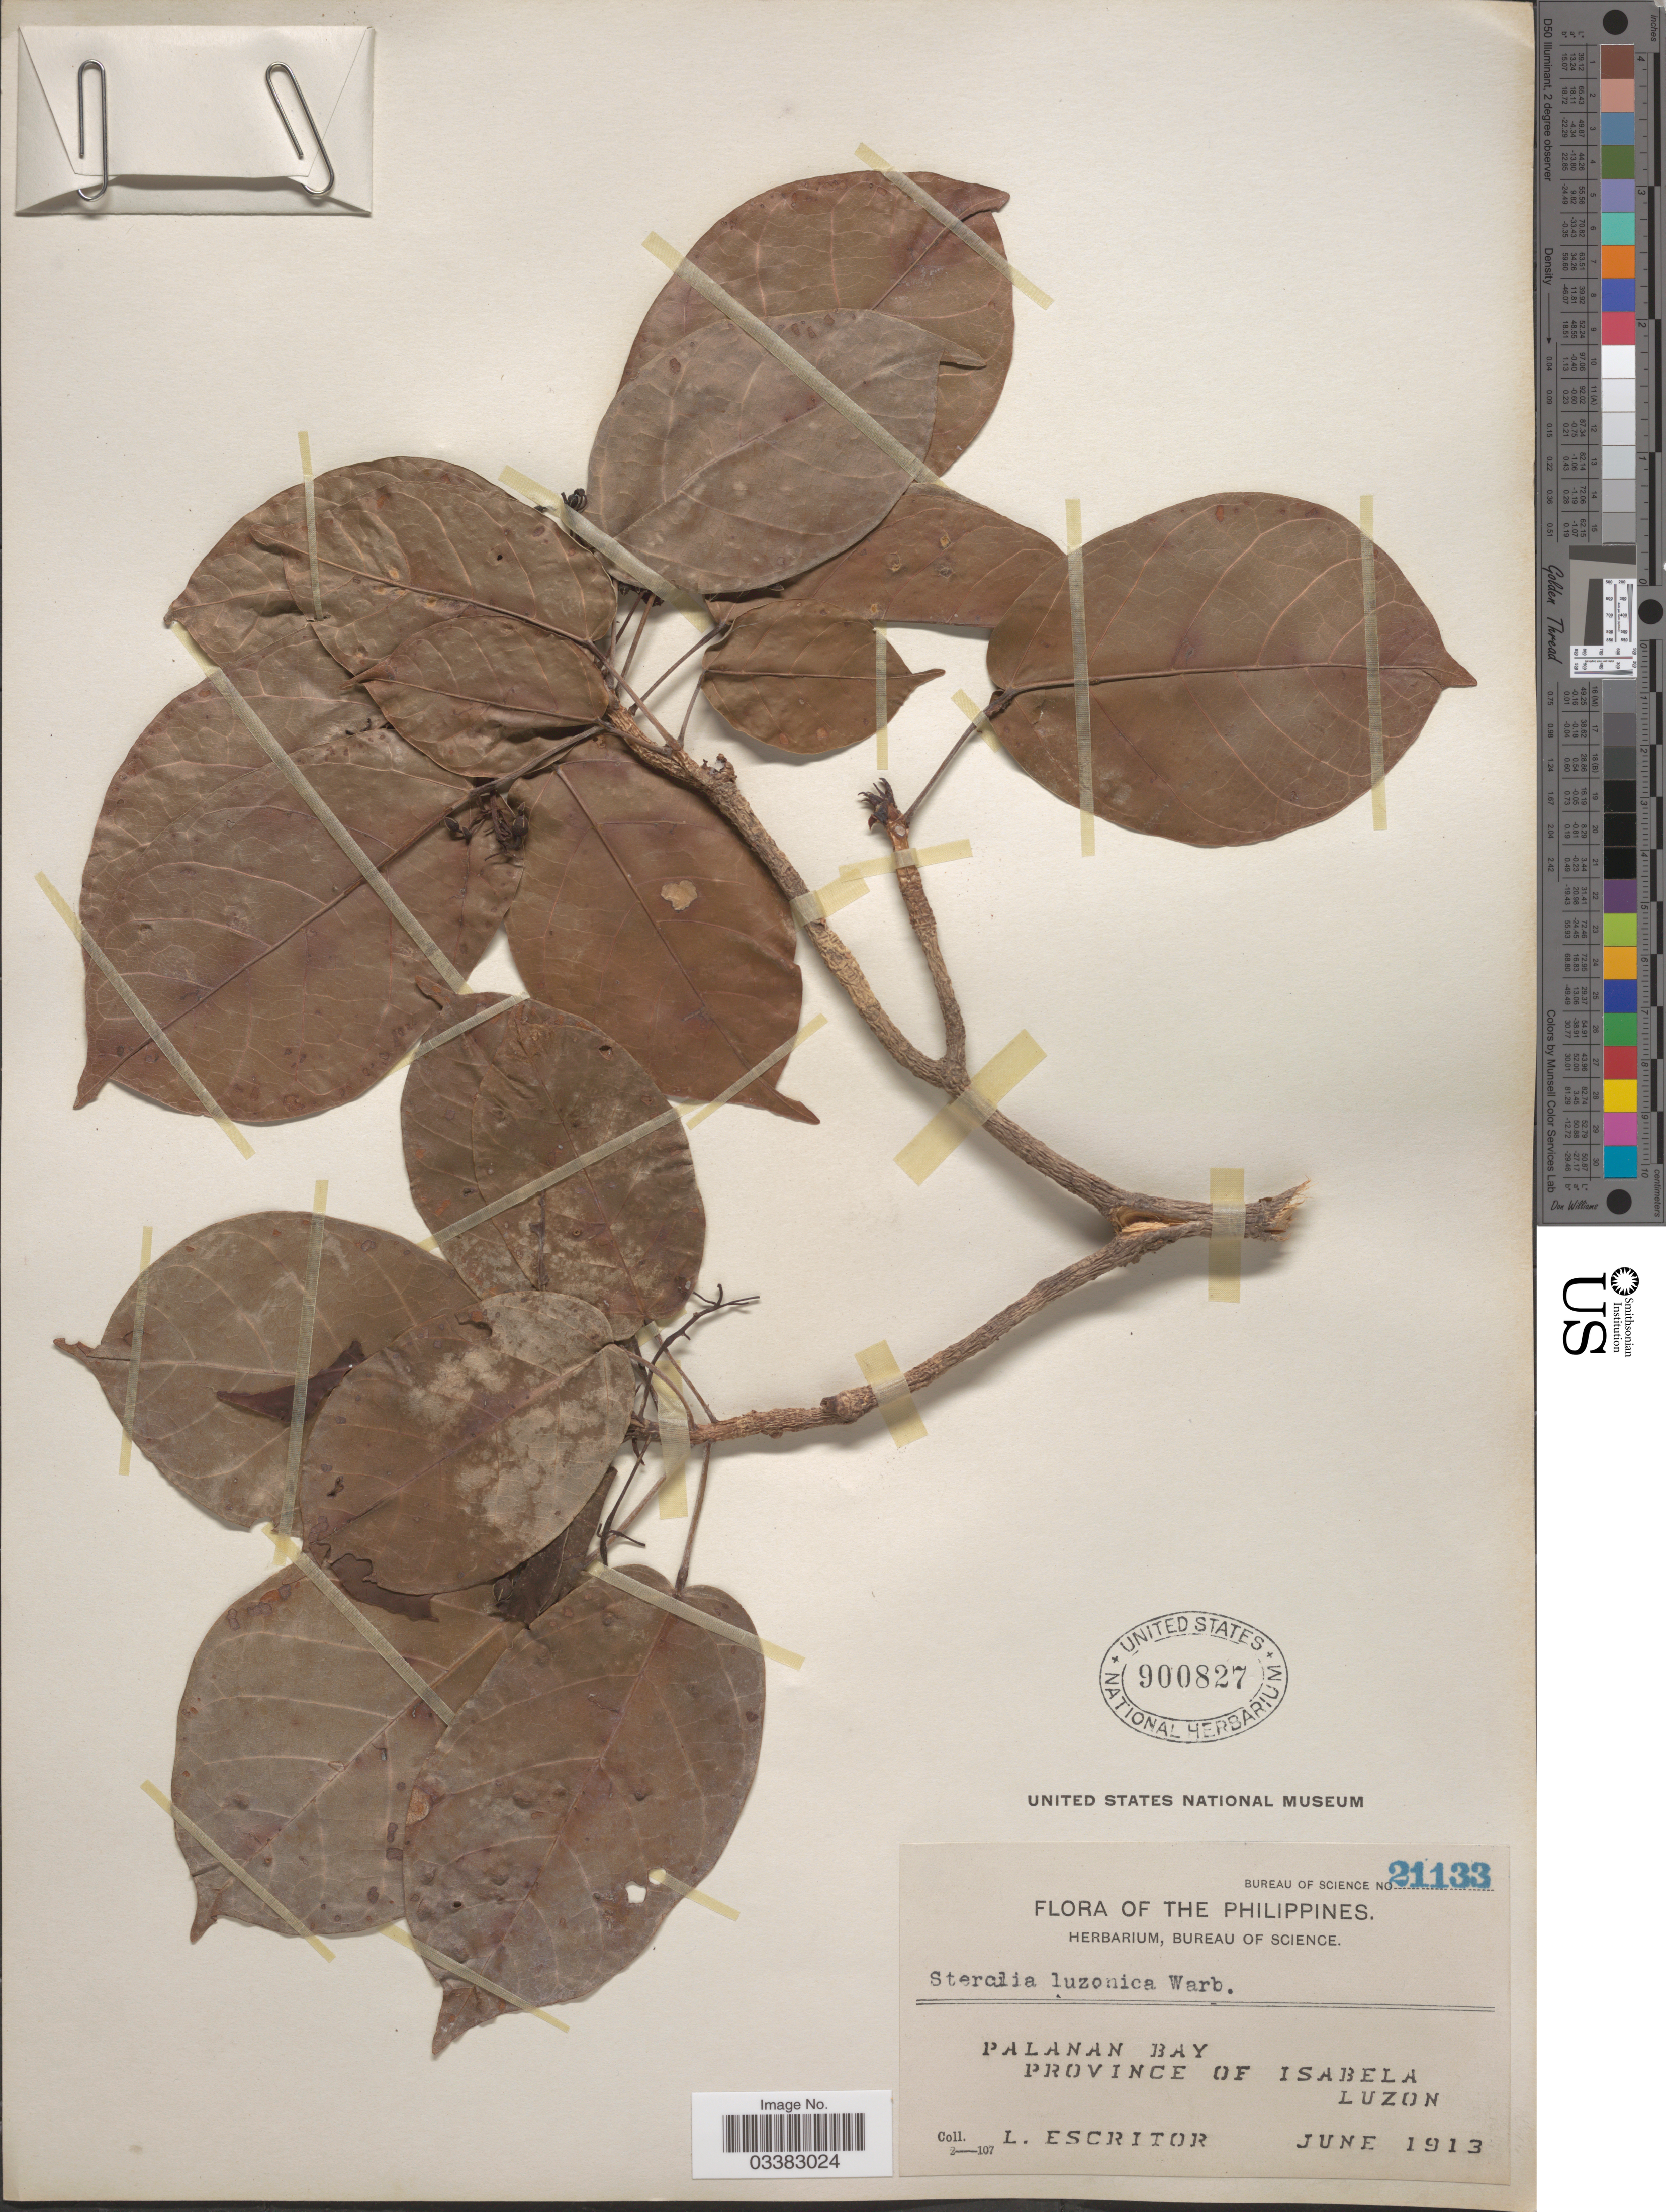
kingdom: Plantae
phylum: Tracheophyta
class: Magnoliopsida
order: Malvales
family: Malvaceae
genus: Sterculia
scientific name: Sterculia luzonica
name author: Warb.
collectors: L. Escritor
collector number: Bureau of Science 21133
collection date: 1913-06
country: Philippines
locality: Palanan Bay, Province of Isabela, Luzon.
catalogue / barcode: US 900827